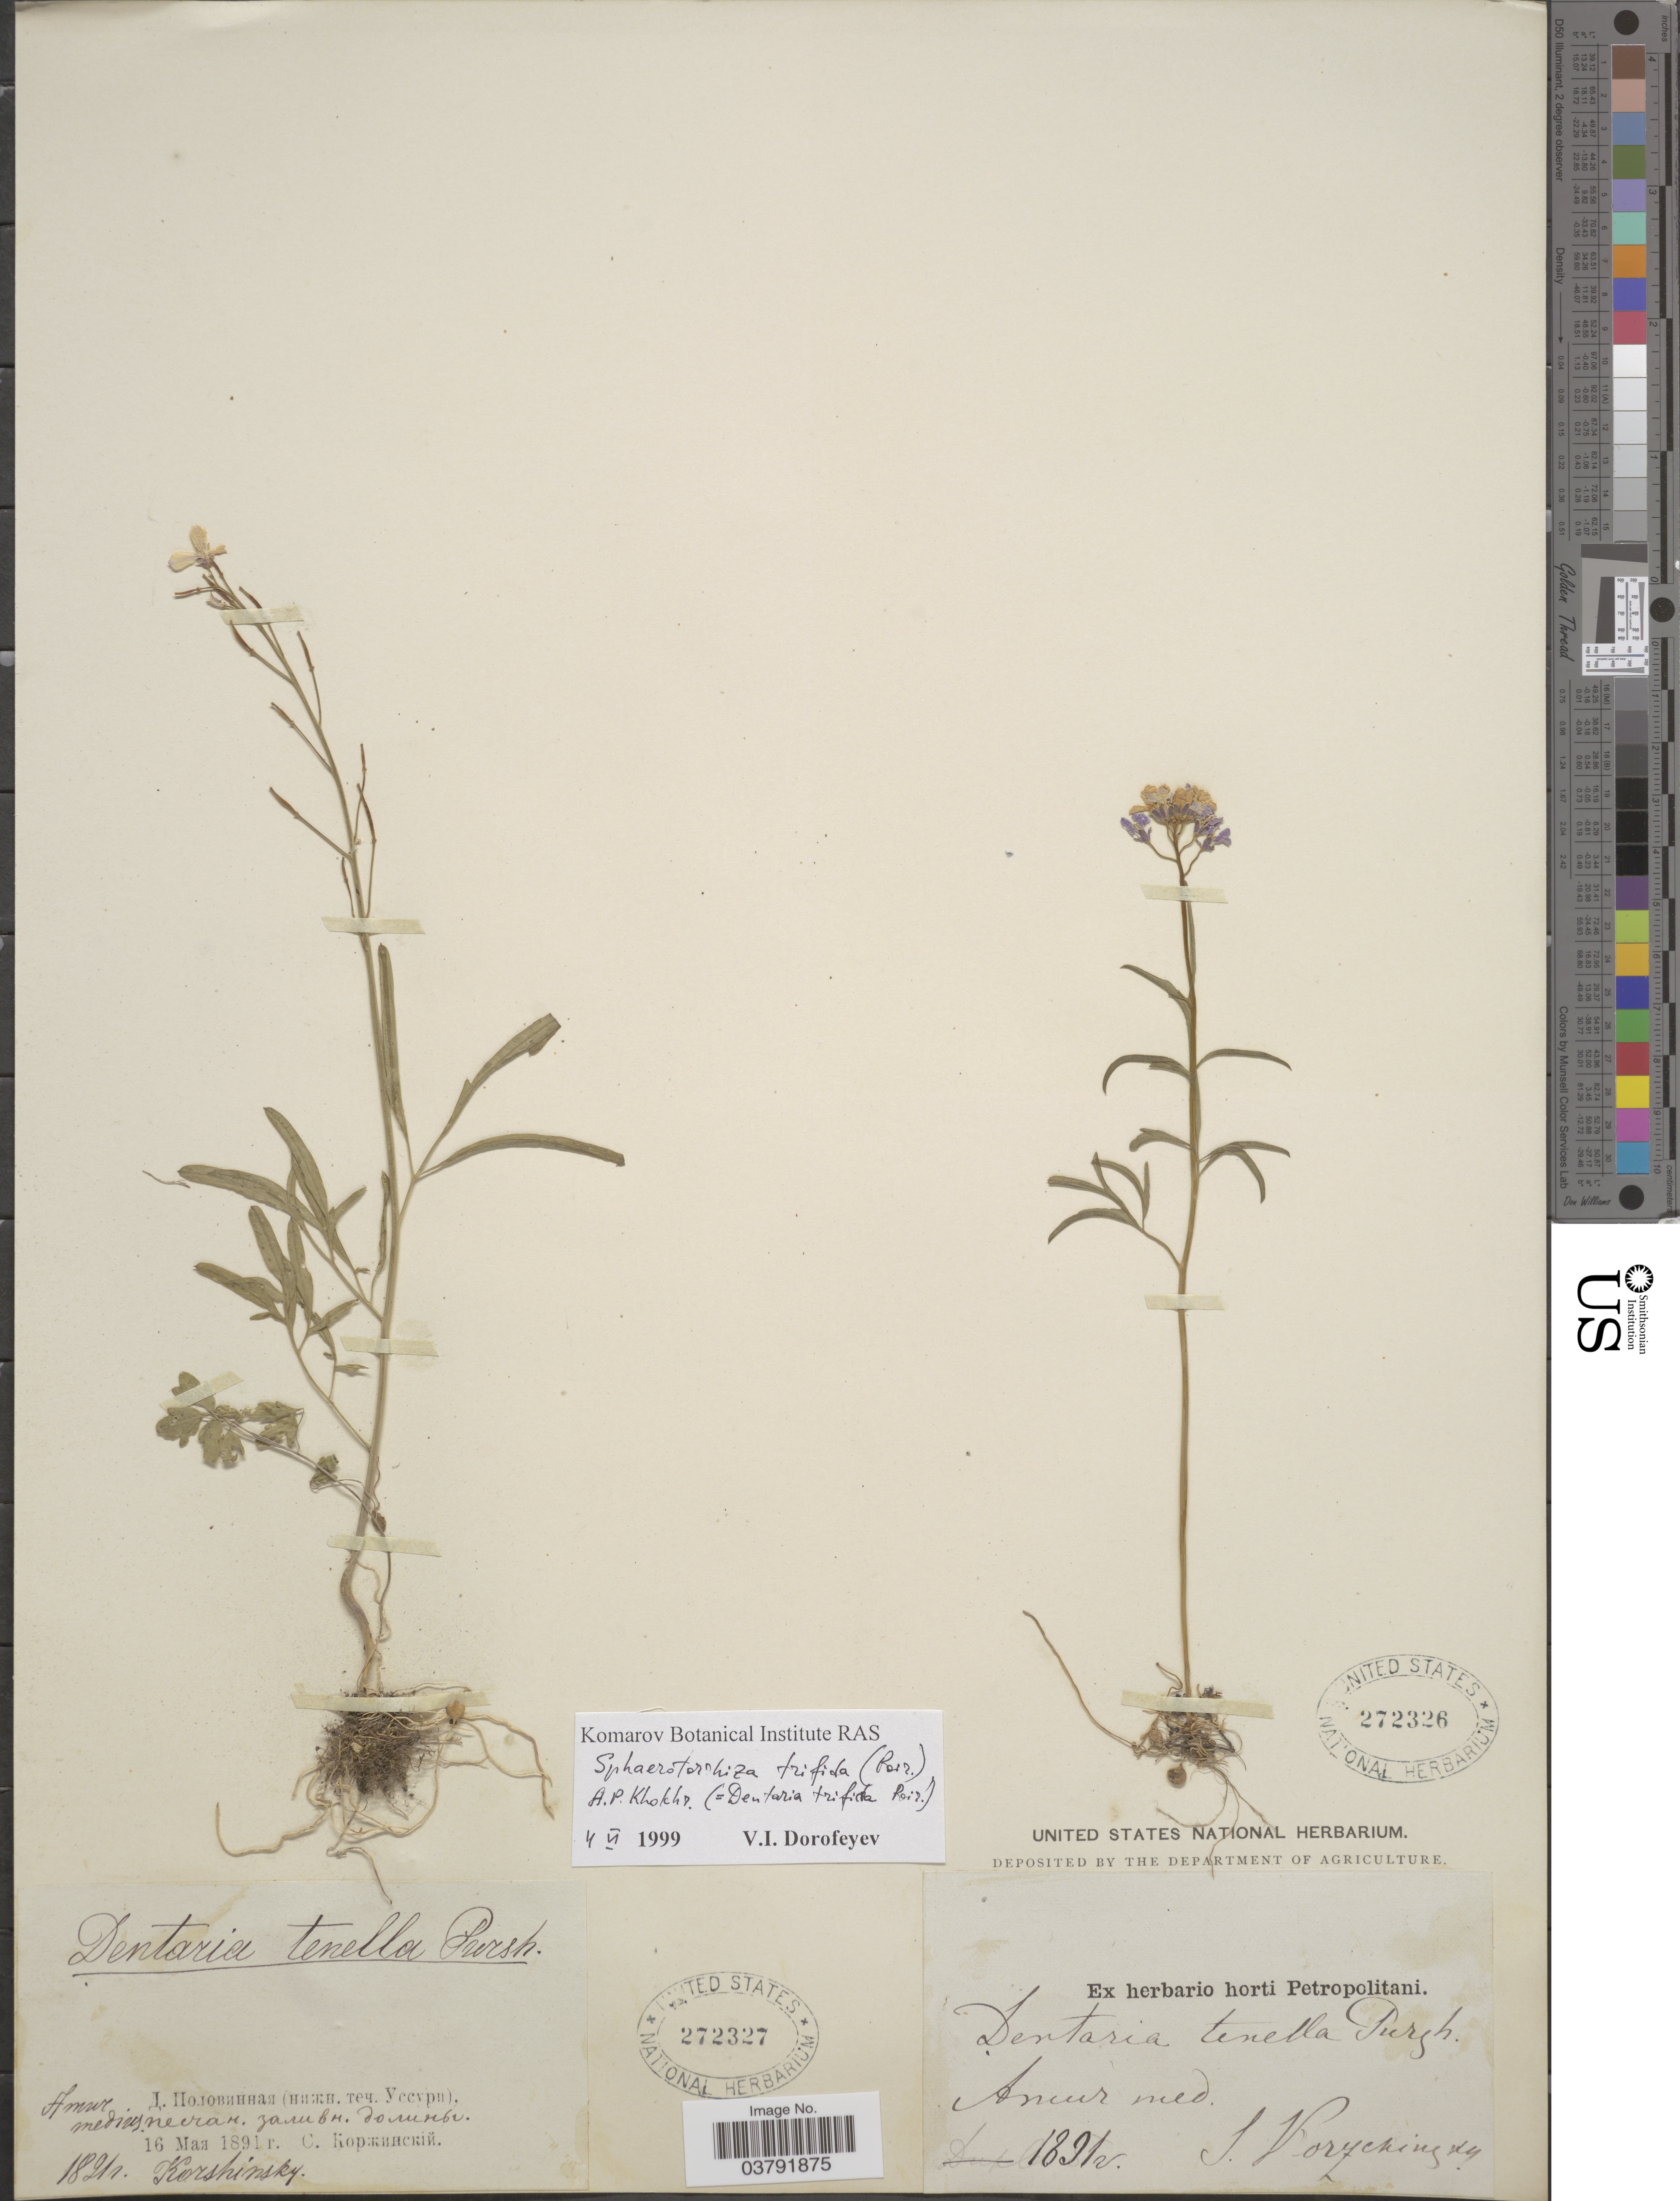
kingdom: Plantae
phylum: Tracheophyta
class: Magnoliopsida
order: Brassicales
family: Brassicaceae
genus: Dentaria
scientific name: Dentaria tenella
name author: Pursh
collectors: Korshinsky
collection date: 1821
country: Russian Federation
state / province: Amur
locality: X. Amur medius.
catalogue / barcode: US 272327